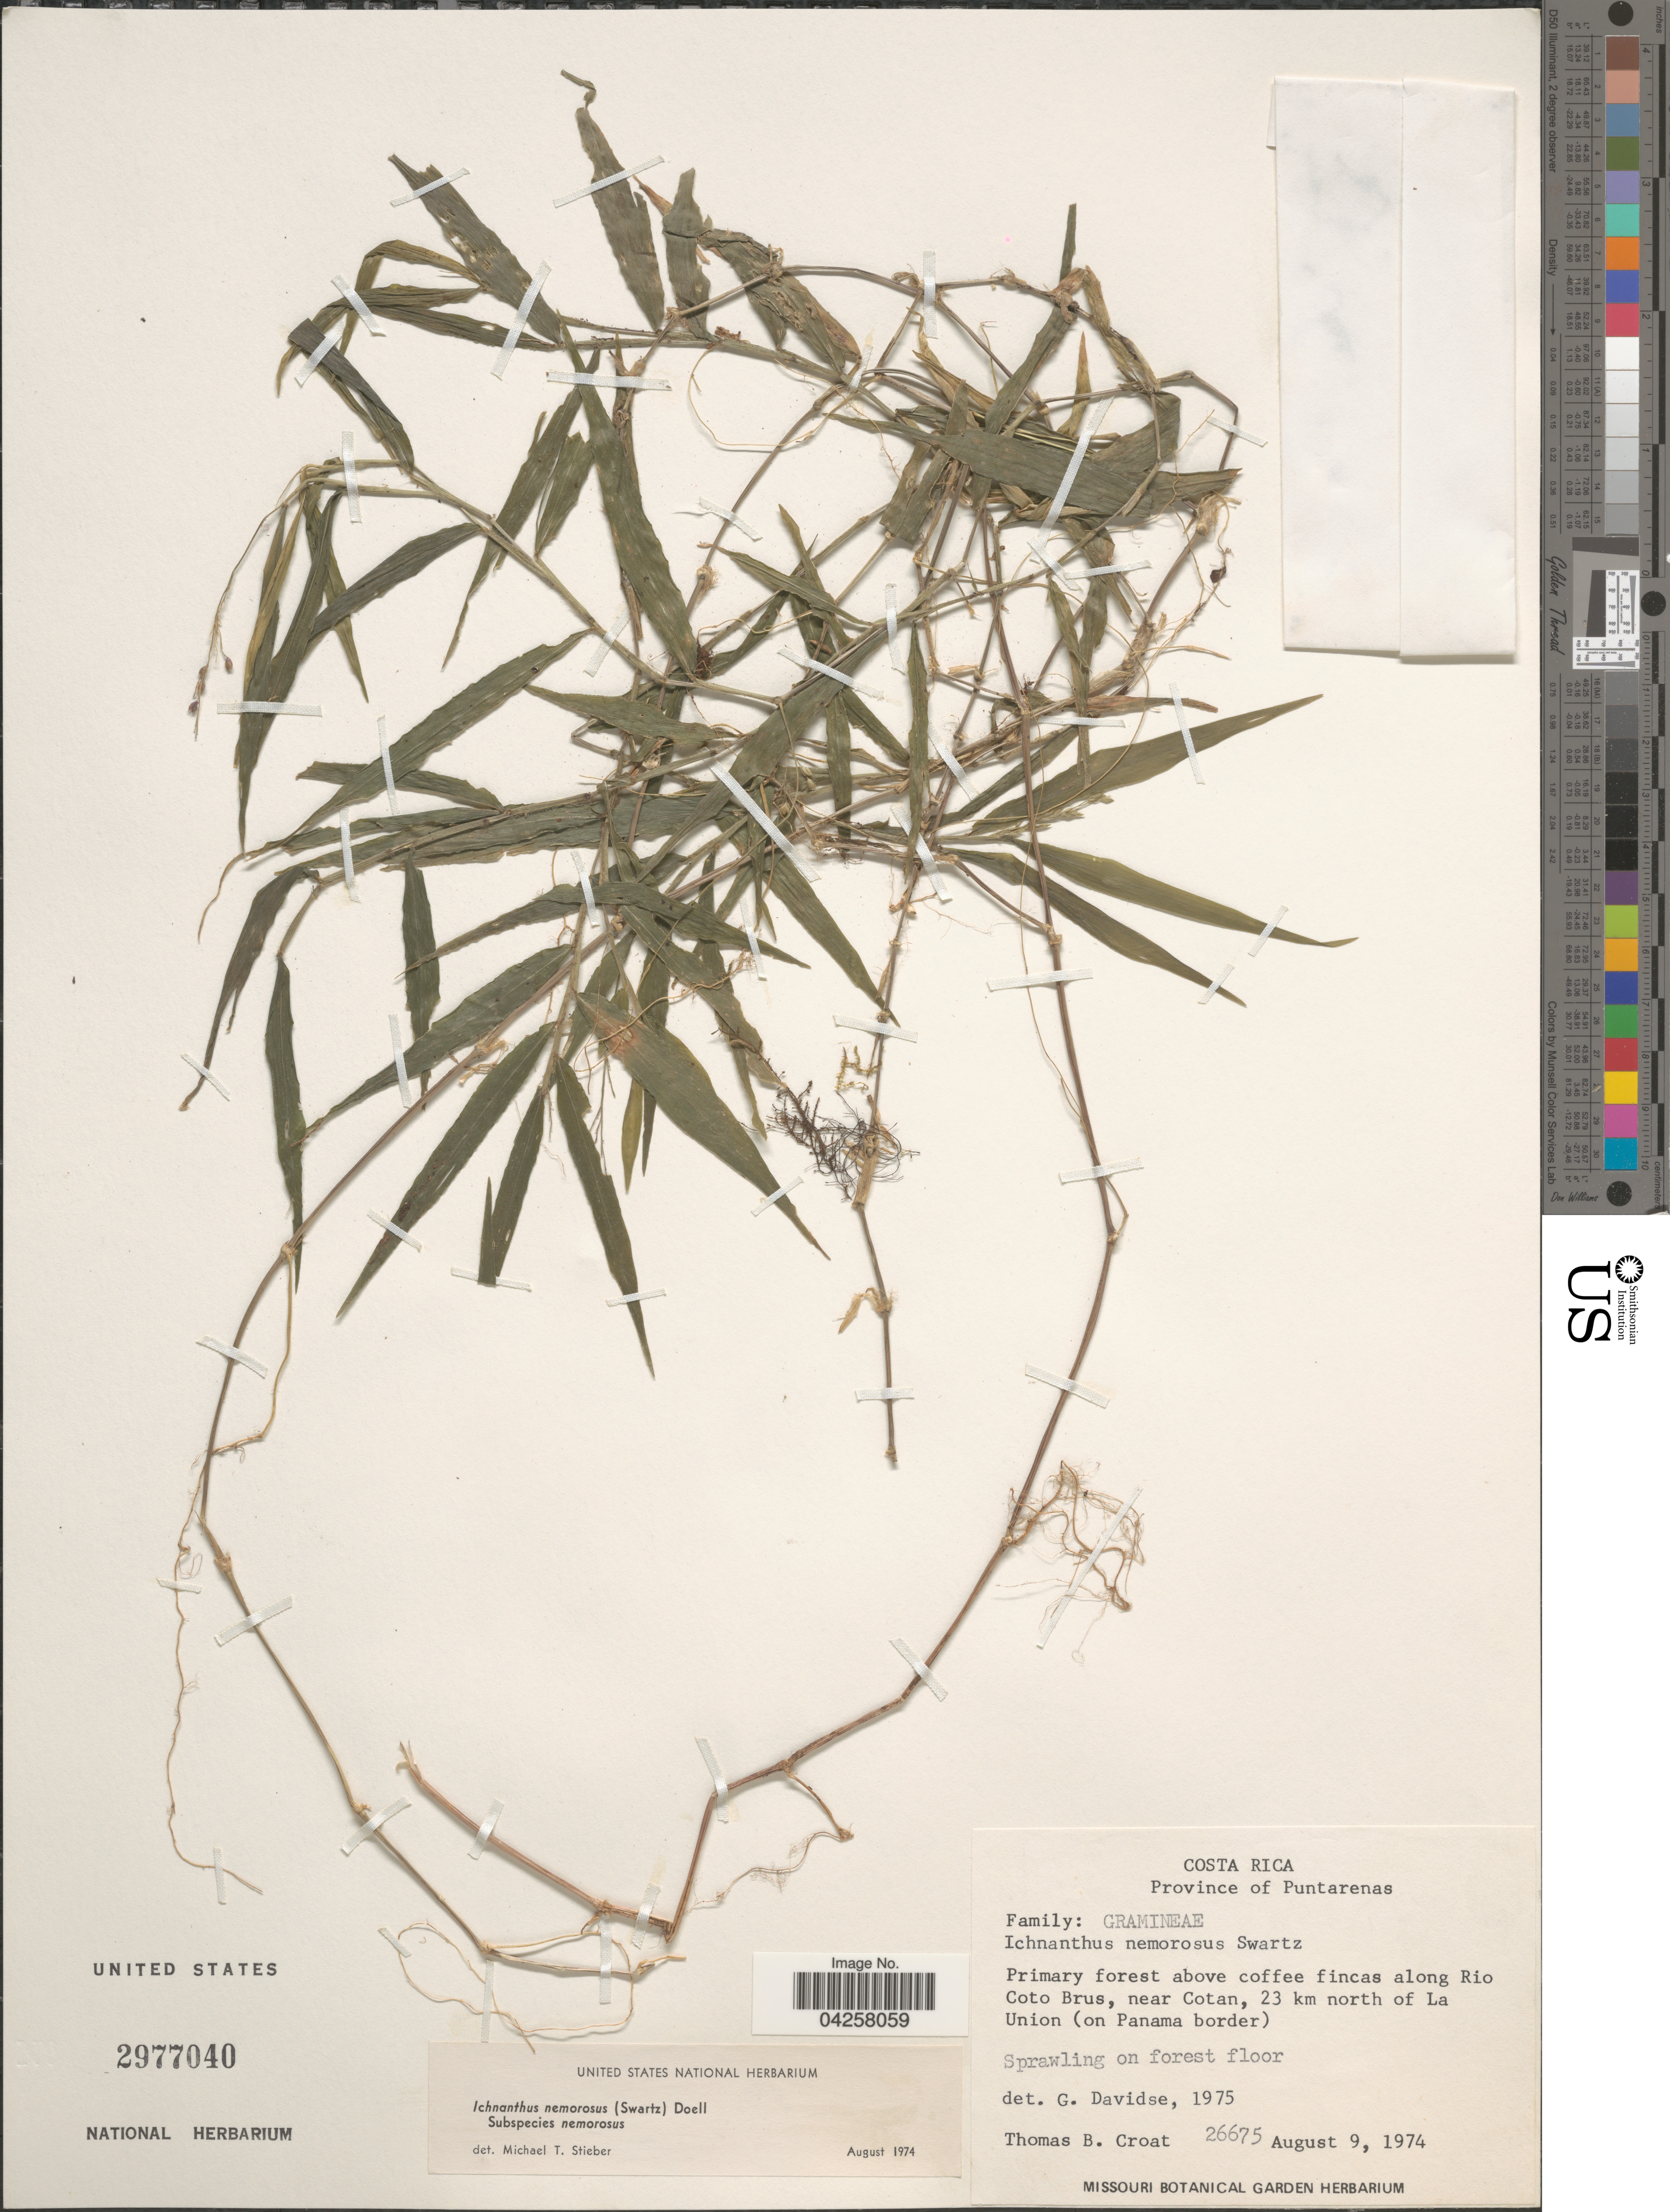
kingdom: Plantae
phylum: Tracheophyta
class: Liliopsida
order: Poales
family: Poaceae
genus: Ichnanthus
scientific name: Ichnanthus nemorosus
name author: (Sw.) Döll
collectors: T. B. Croat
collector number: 26675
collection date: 1974-08-09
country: Costa Rica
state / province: Puntarenas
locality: Primary forest above coffee fincas along Rio Coto Brus, near Cotan, 23 km north of La Union (on Panama border).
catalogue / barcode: US 2977040